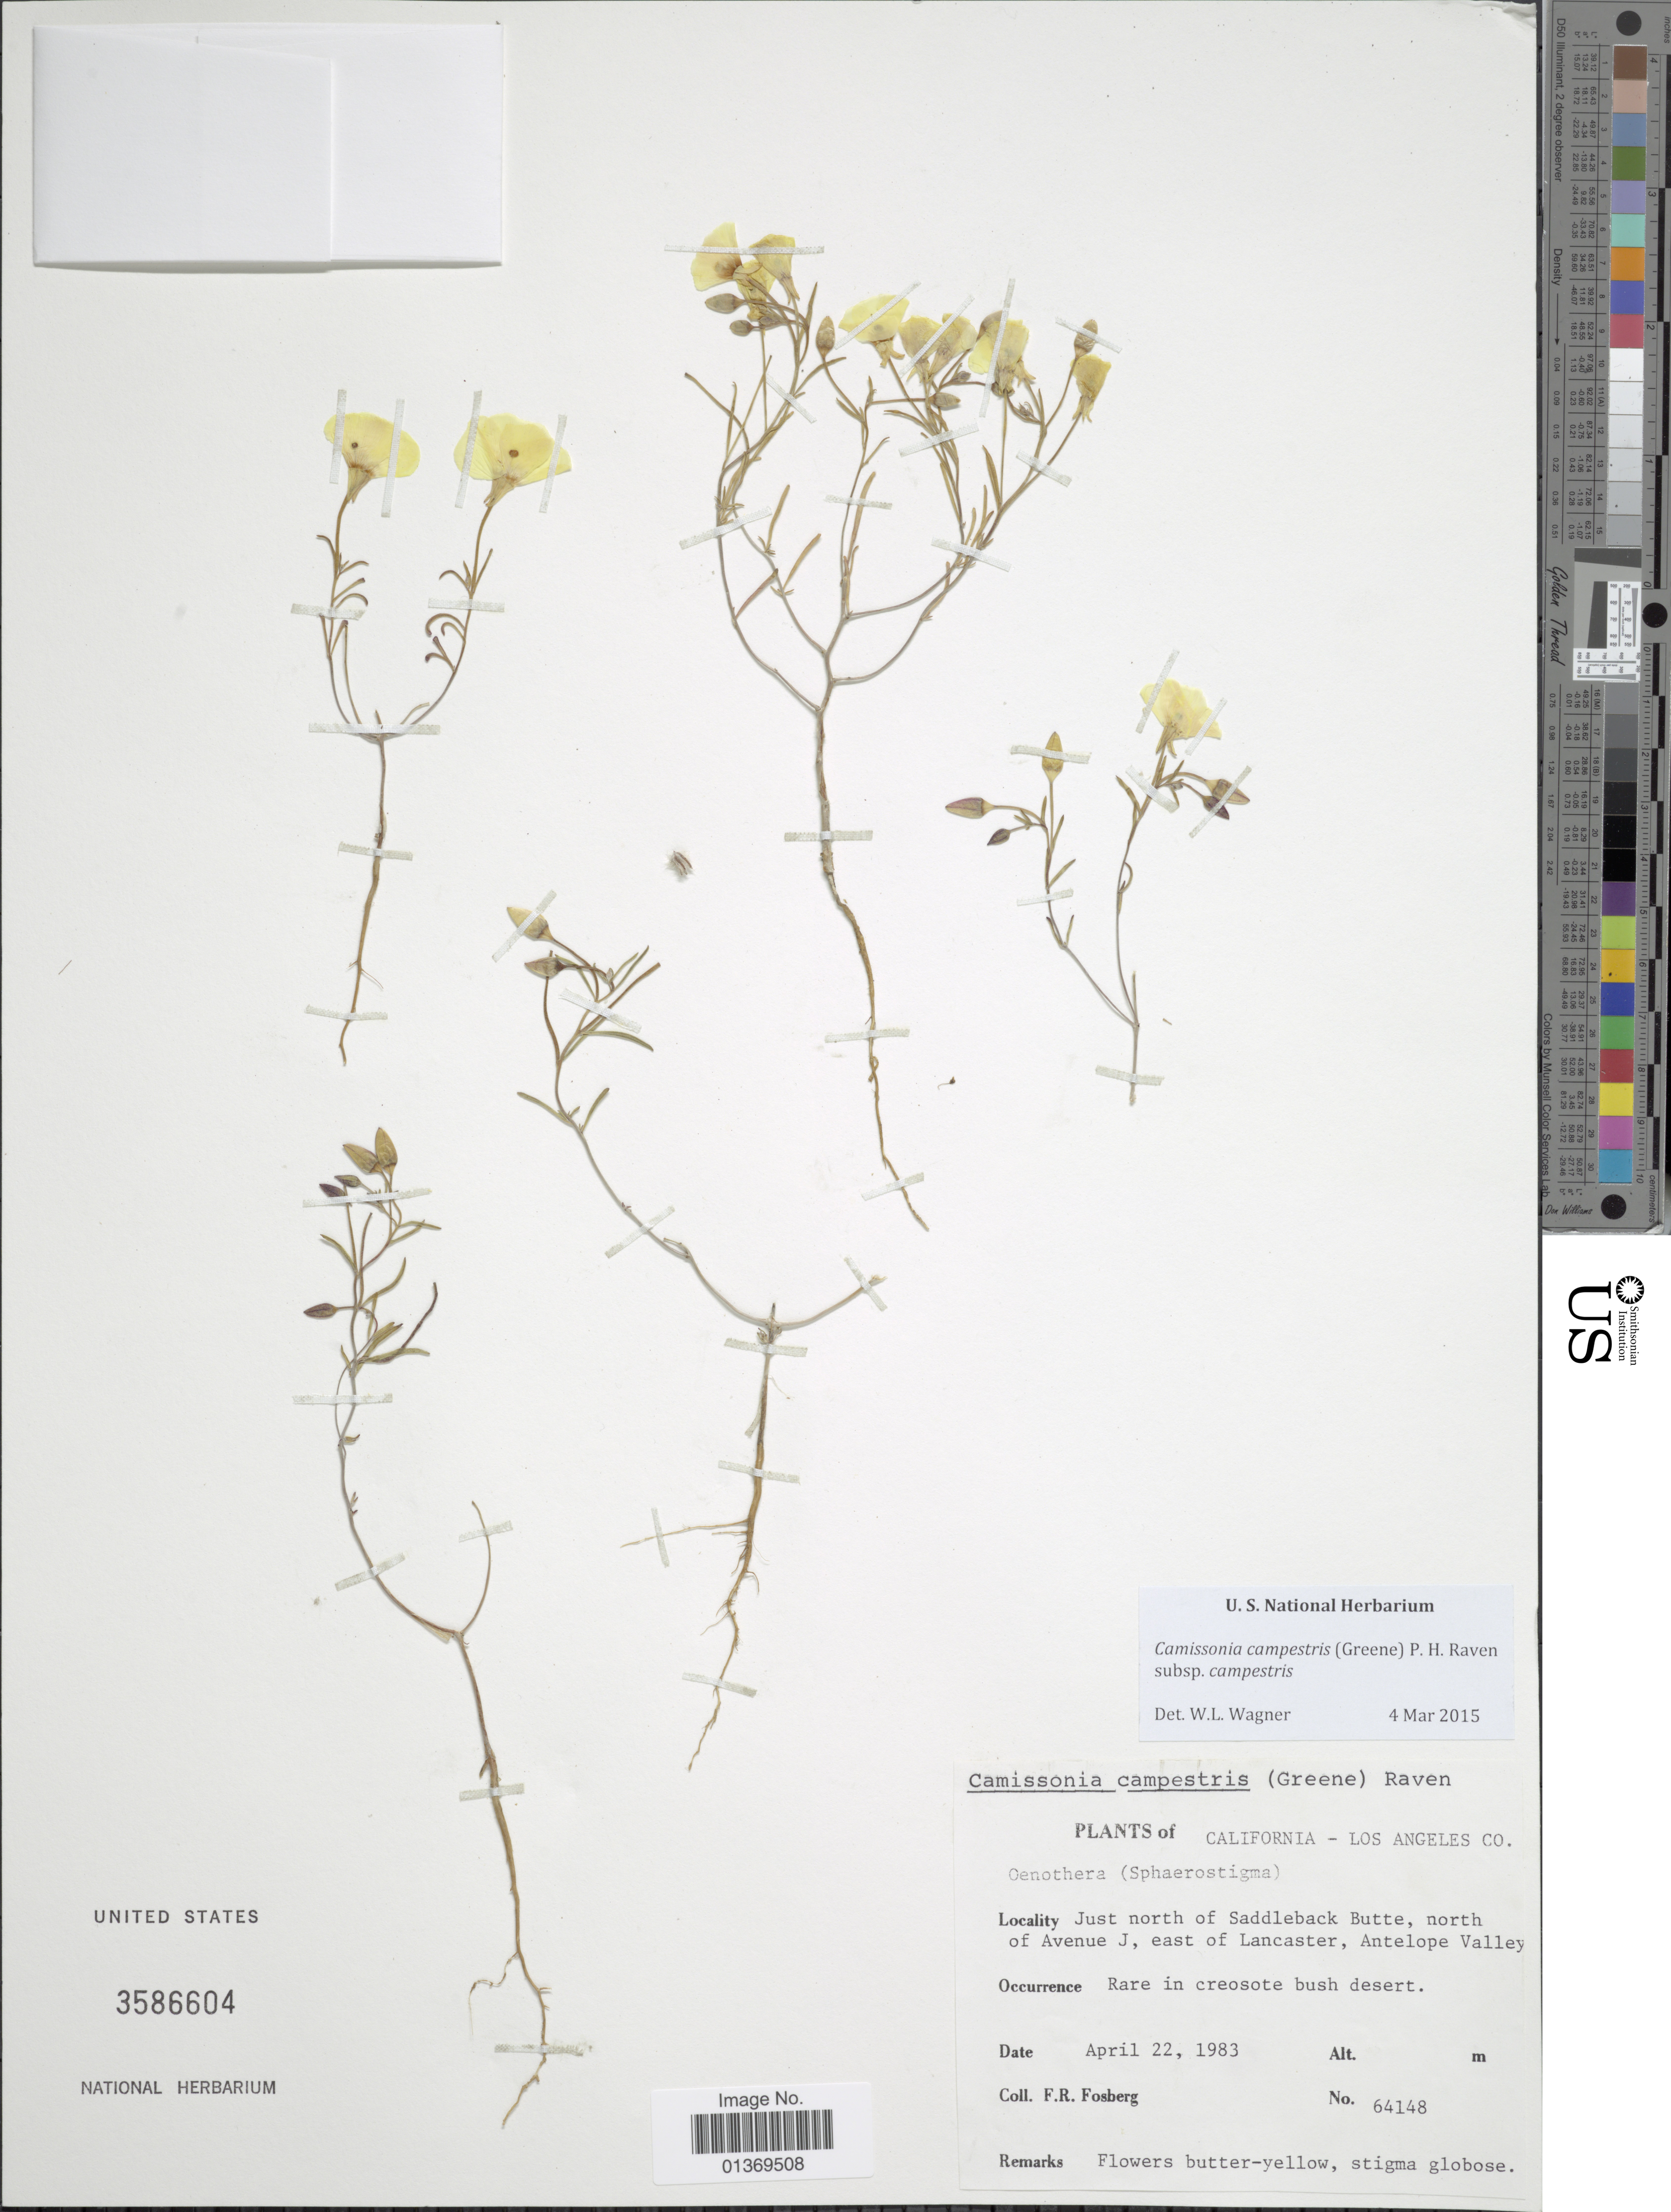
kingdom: Plantae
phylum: Tracheophyta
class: Magnoliopsida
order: Myrtales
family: Onagraceae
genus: Camissonia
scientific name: Camissonia campestris subsp. campestris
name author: (Greene) P.H. Raven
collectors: F. R. Fosberg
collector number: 64148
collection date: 1983-04-22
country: United States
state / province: California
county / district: Los Angeles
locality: Los Angeles Co., Just north of Saddleback Butte, north of Avenue J, east of Lancaster, Antelope Valley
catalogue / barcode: US 3586604